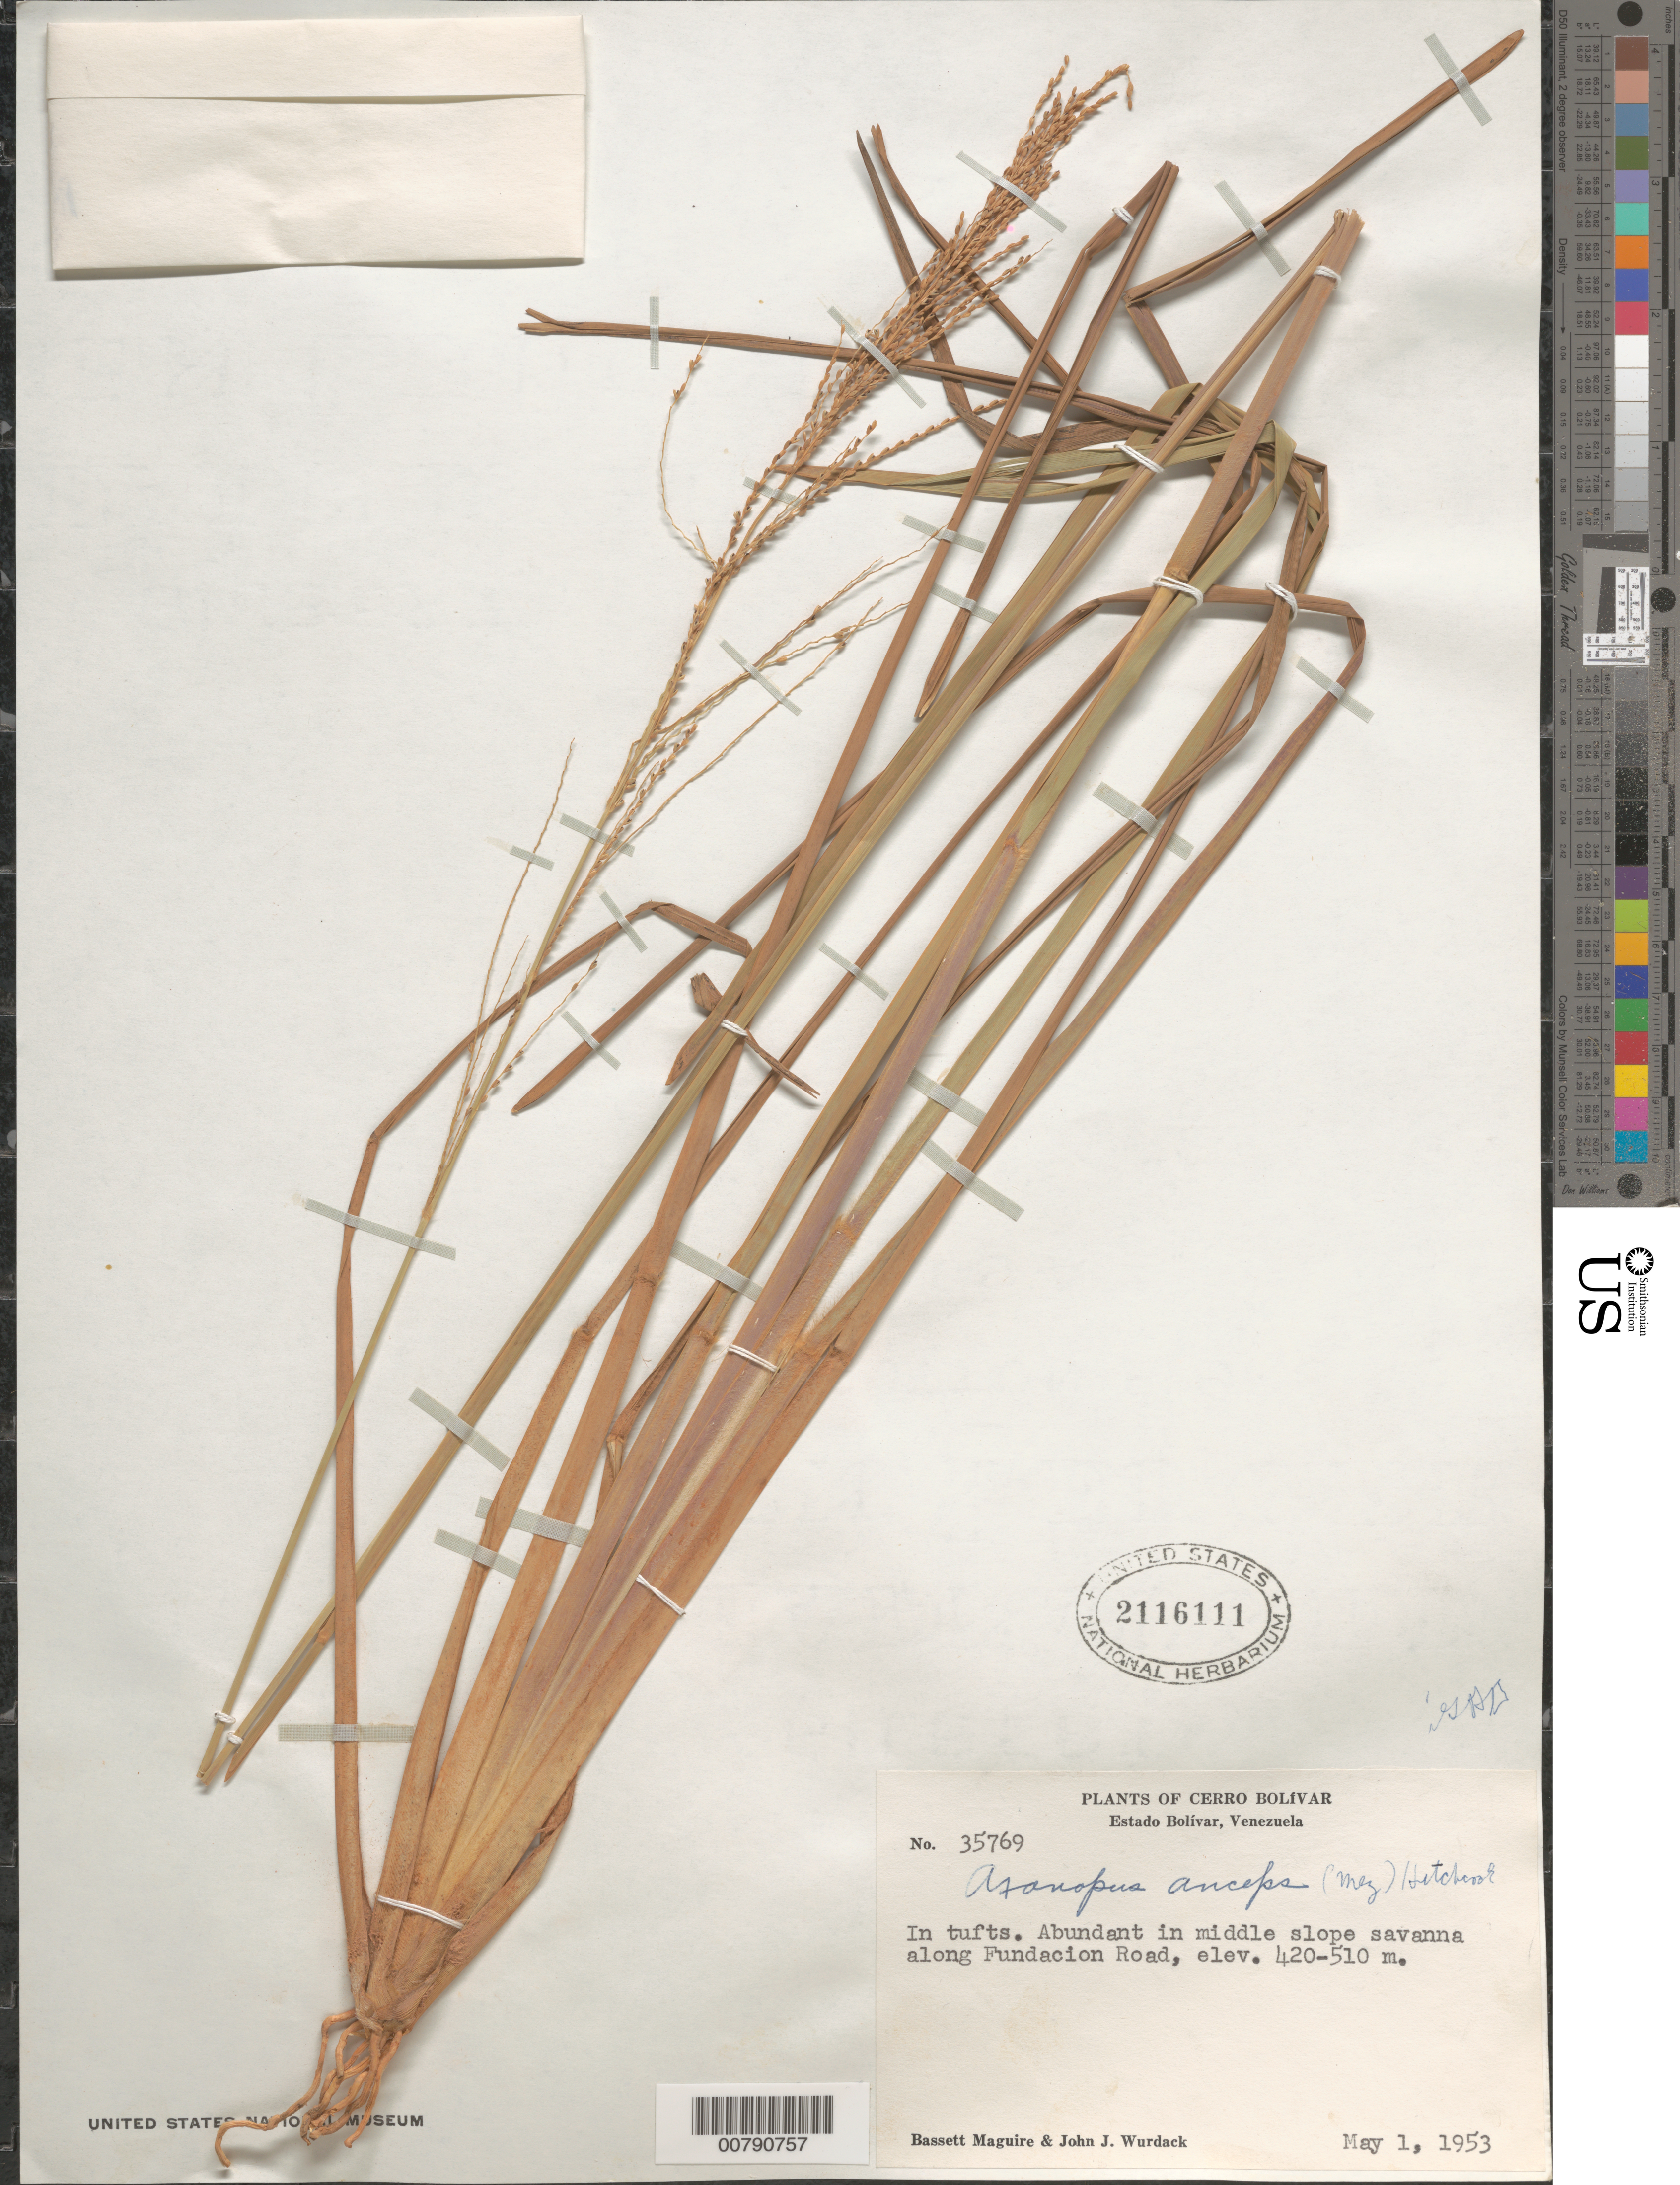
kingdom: Plantae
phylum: Tracheophyta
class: Liliopsida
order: Poales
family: Poaceae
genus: Axonopus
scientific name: Axonopus anceps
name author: (Mez) Hitchc.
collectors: B. Maguire & J. J. Wurdack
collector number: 35769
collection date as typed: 1-May-53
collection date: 1953-05-01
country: Venezuela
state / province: Bolívar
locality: Fundacion Road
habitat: Middle slope savanna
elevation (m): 420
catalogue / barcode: US 2116111